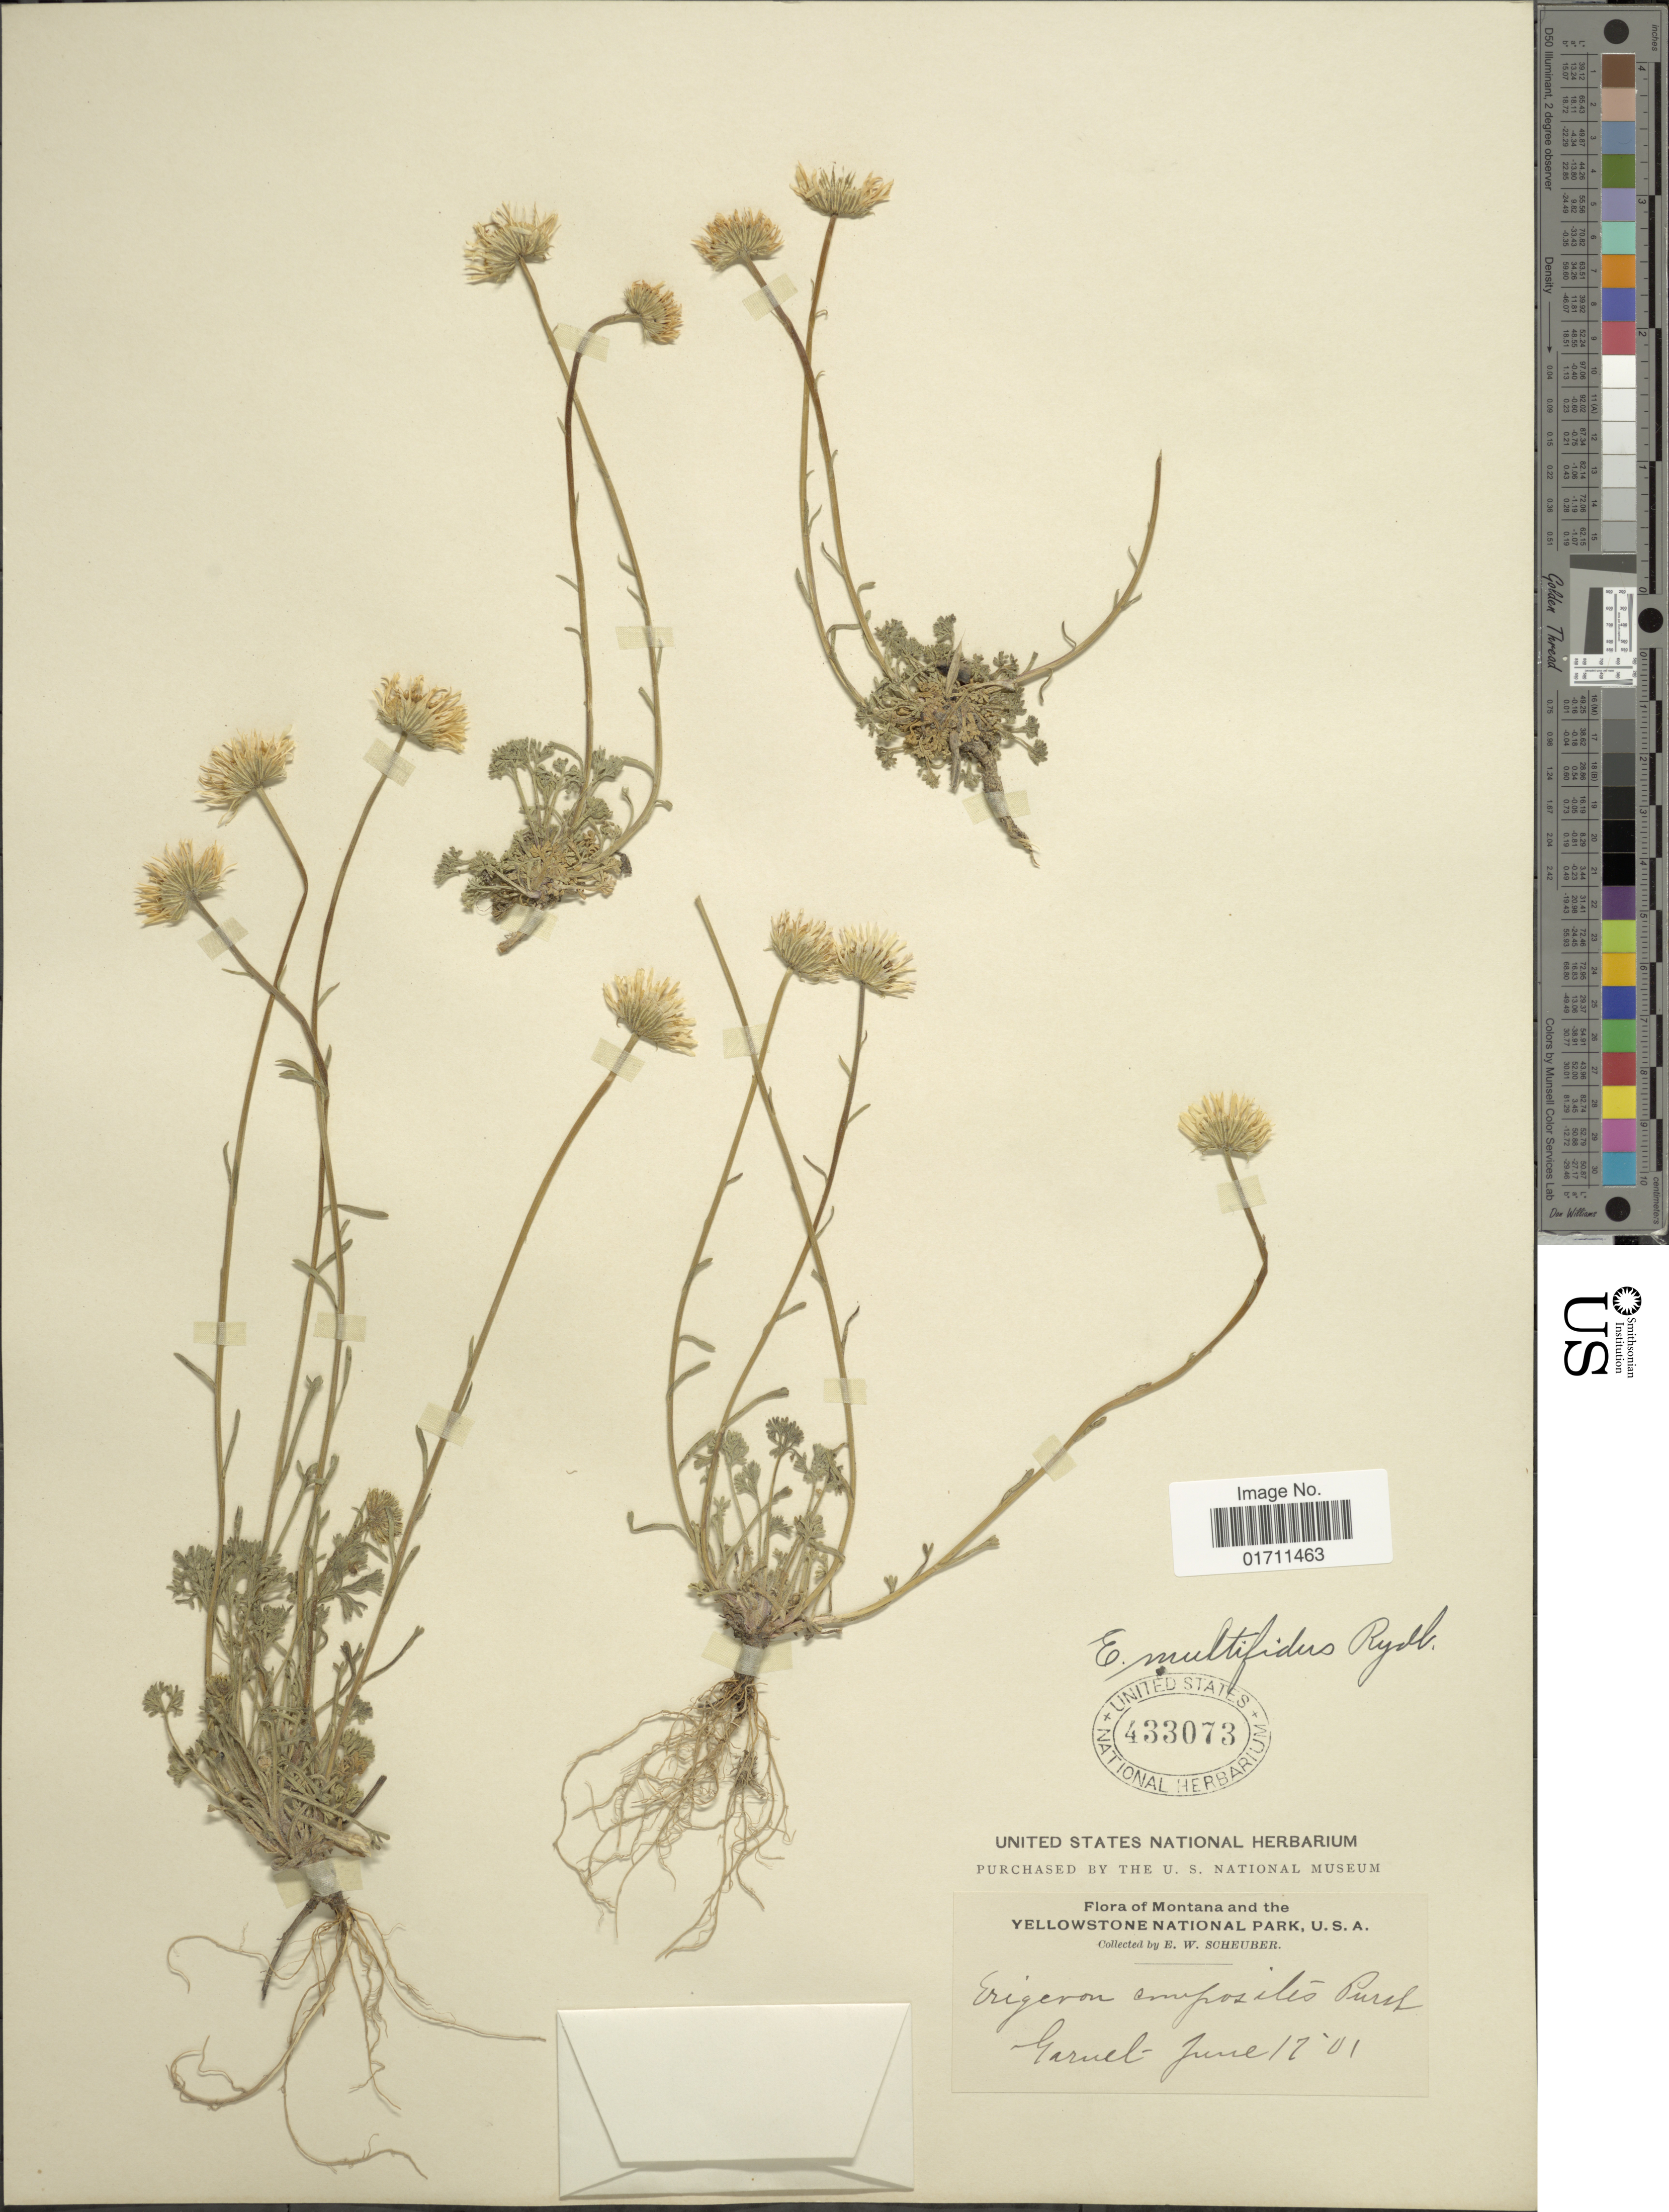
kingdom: Plantae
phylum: Tracheophyta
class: Magnoliopsida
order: Asterales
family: Asteraceae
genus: Erigeron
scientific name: Erigeron compositus var. multifidus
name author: (Rydb.) J.F. Macbr. & Payson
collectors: E. Scheuber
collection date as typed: Transcribed d/m/y: 17/6/1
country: United States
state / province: Montana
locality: Montana and the Yellowstone National Park, Garnel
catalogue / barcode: US 433073